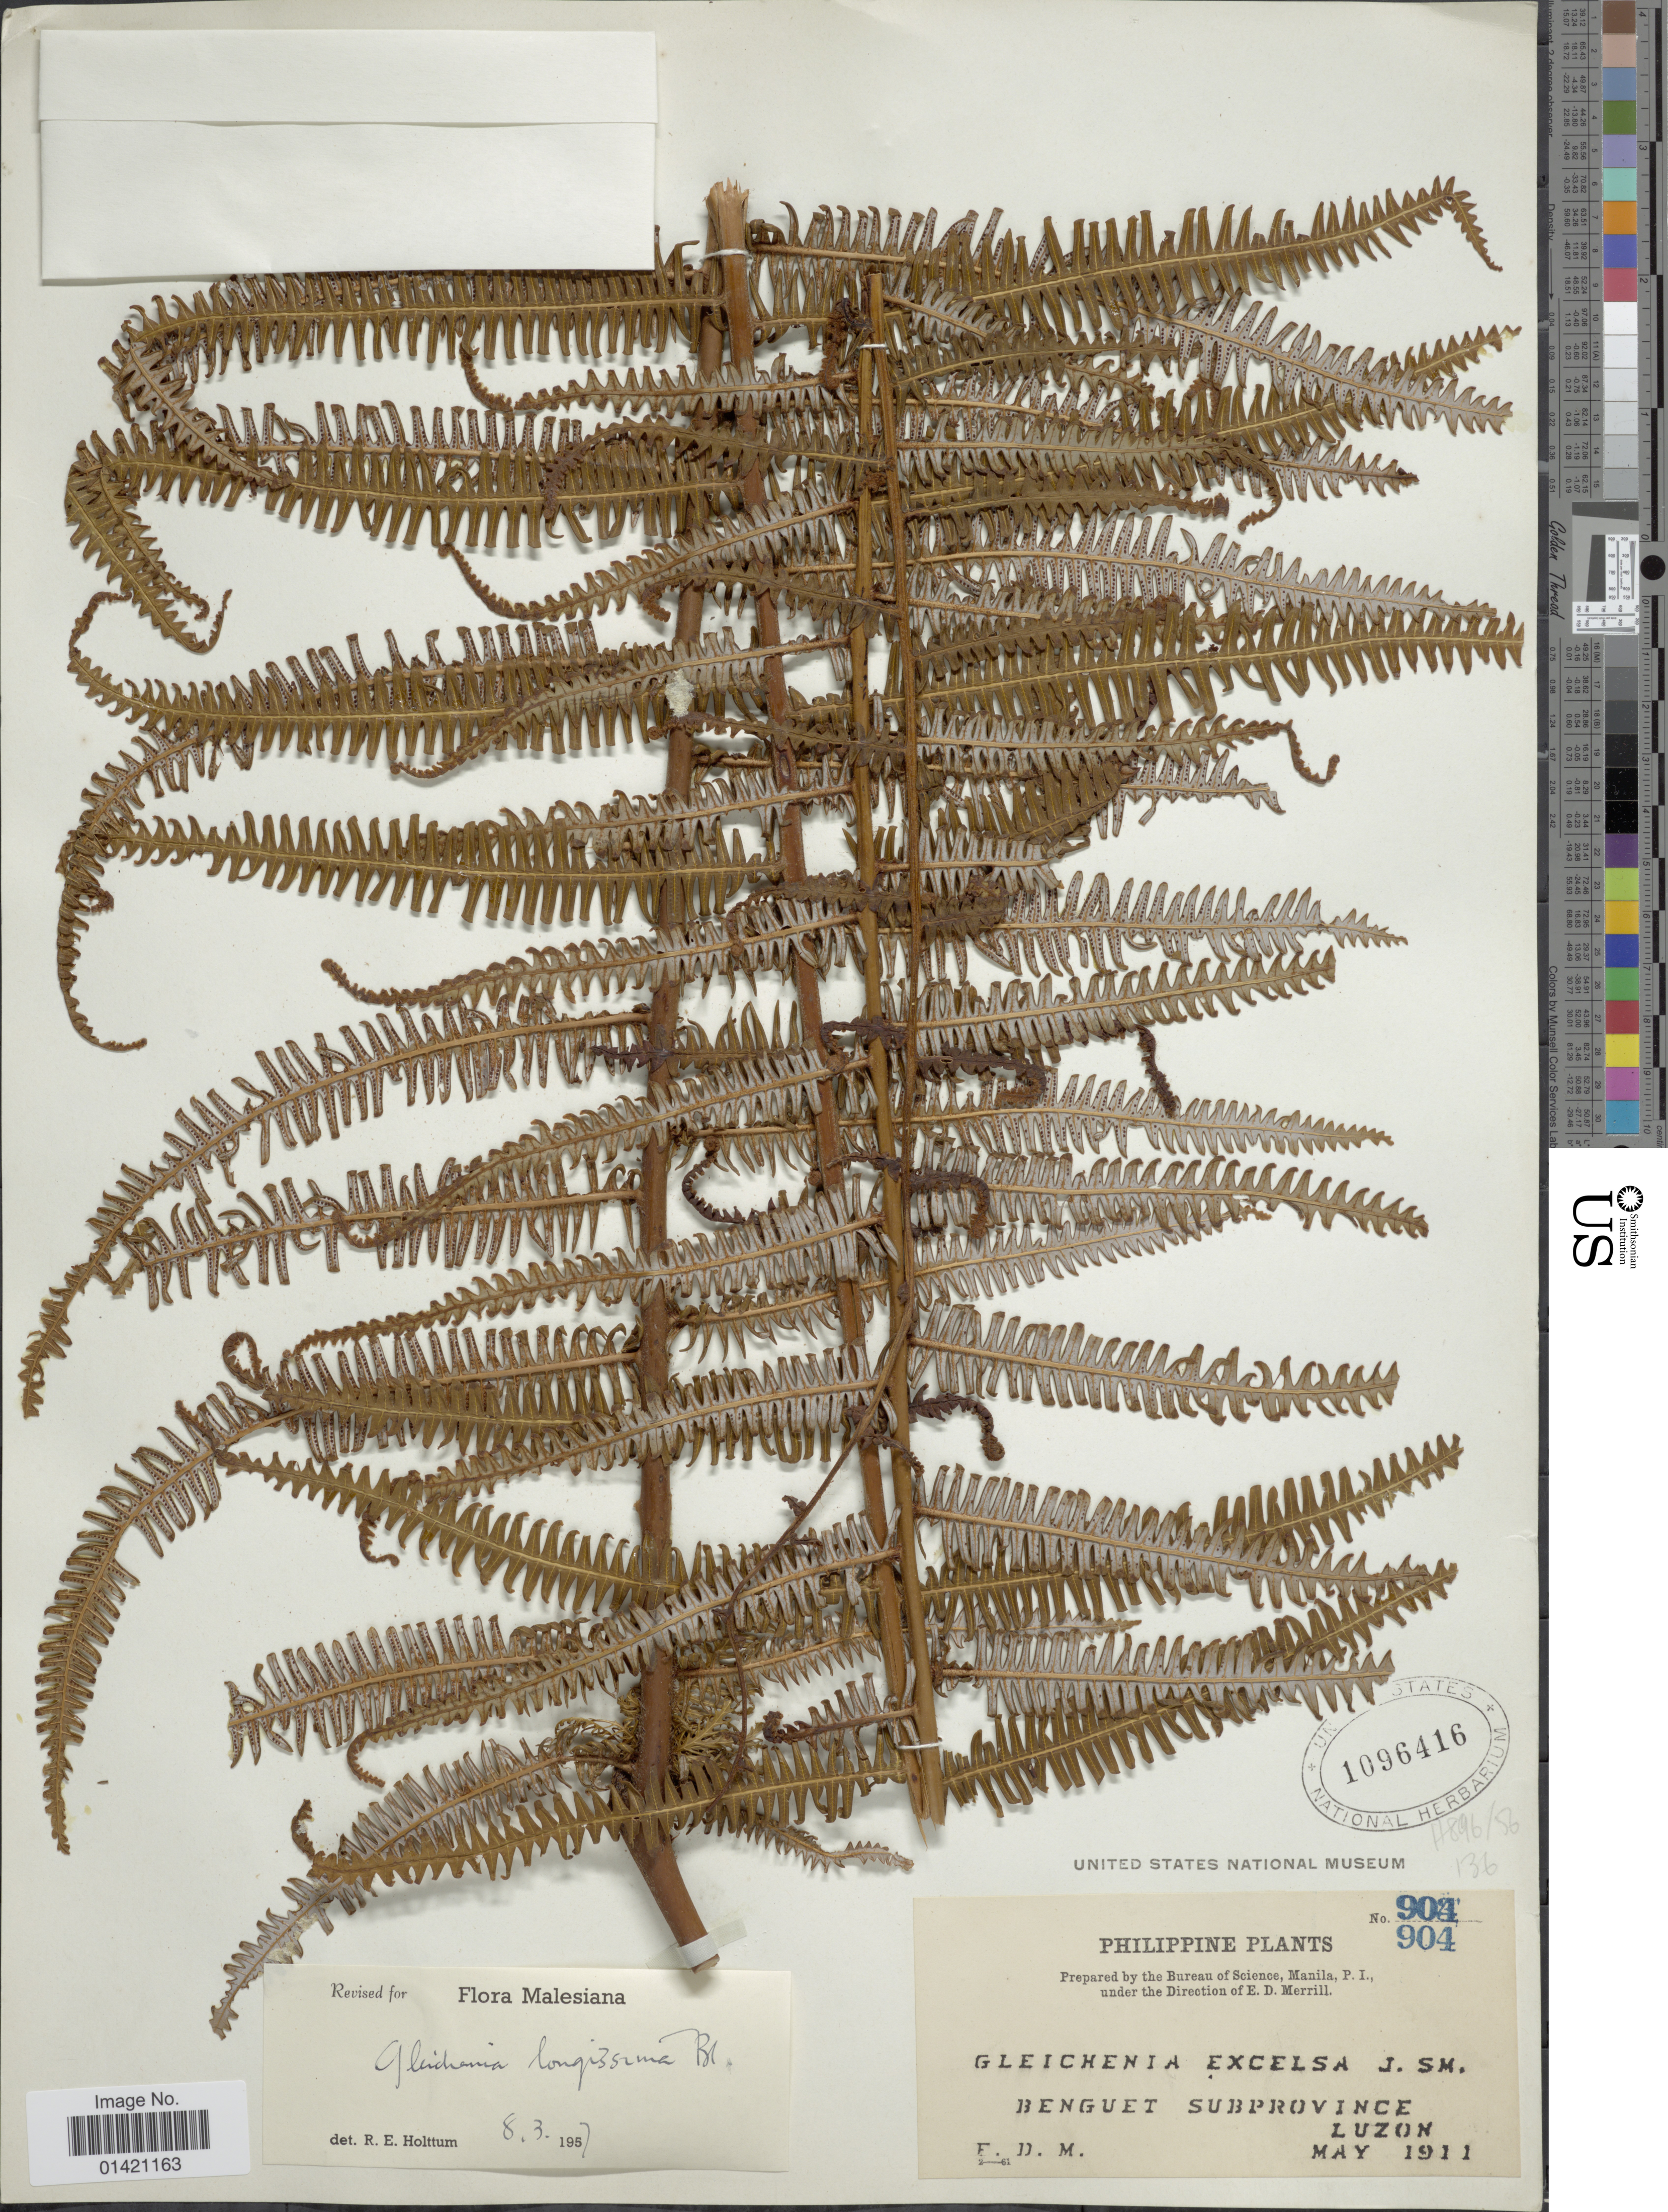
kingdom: Plantae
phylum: Tracheophyta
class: Polypodiopsida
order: Gleicheniales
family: Gleicheniaceae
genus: Diplopterygium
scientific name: Diplopterygium longissimum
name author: (Blume) Nakai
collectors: E. D. Merrill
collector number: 904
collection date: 1911-05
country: Philippines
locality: Benguet Subprovince, Luzon.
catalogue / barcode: US 1096416